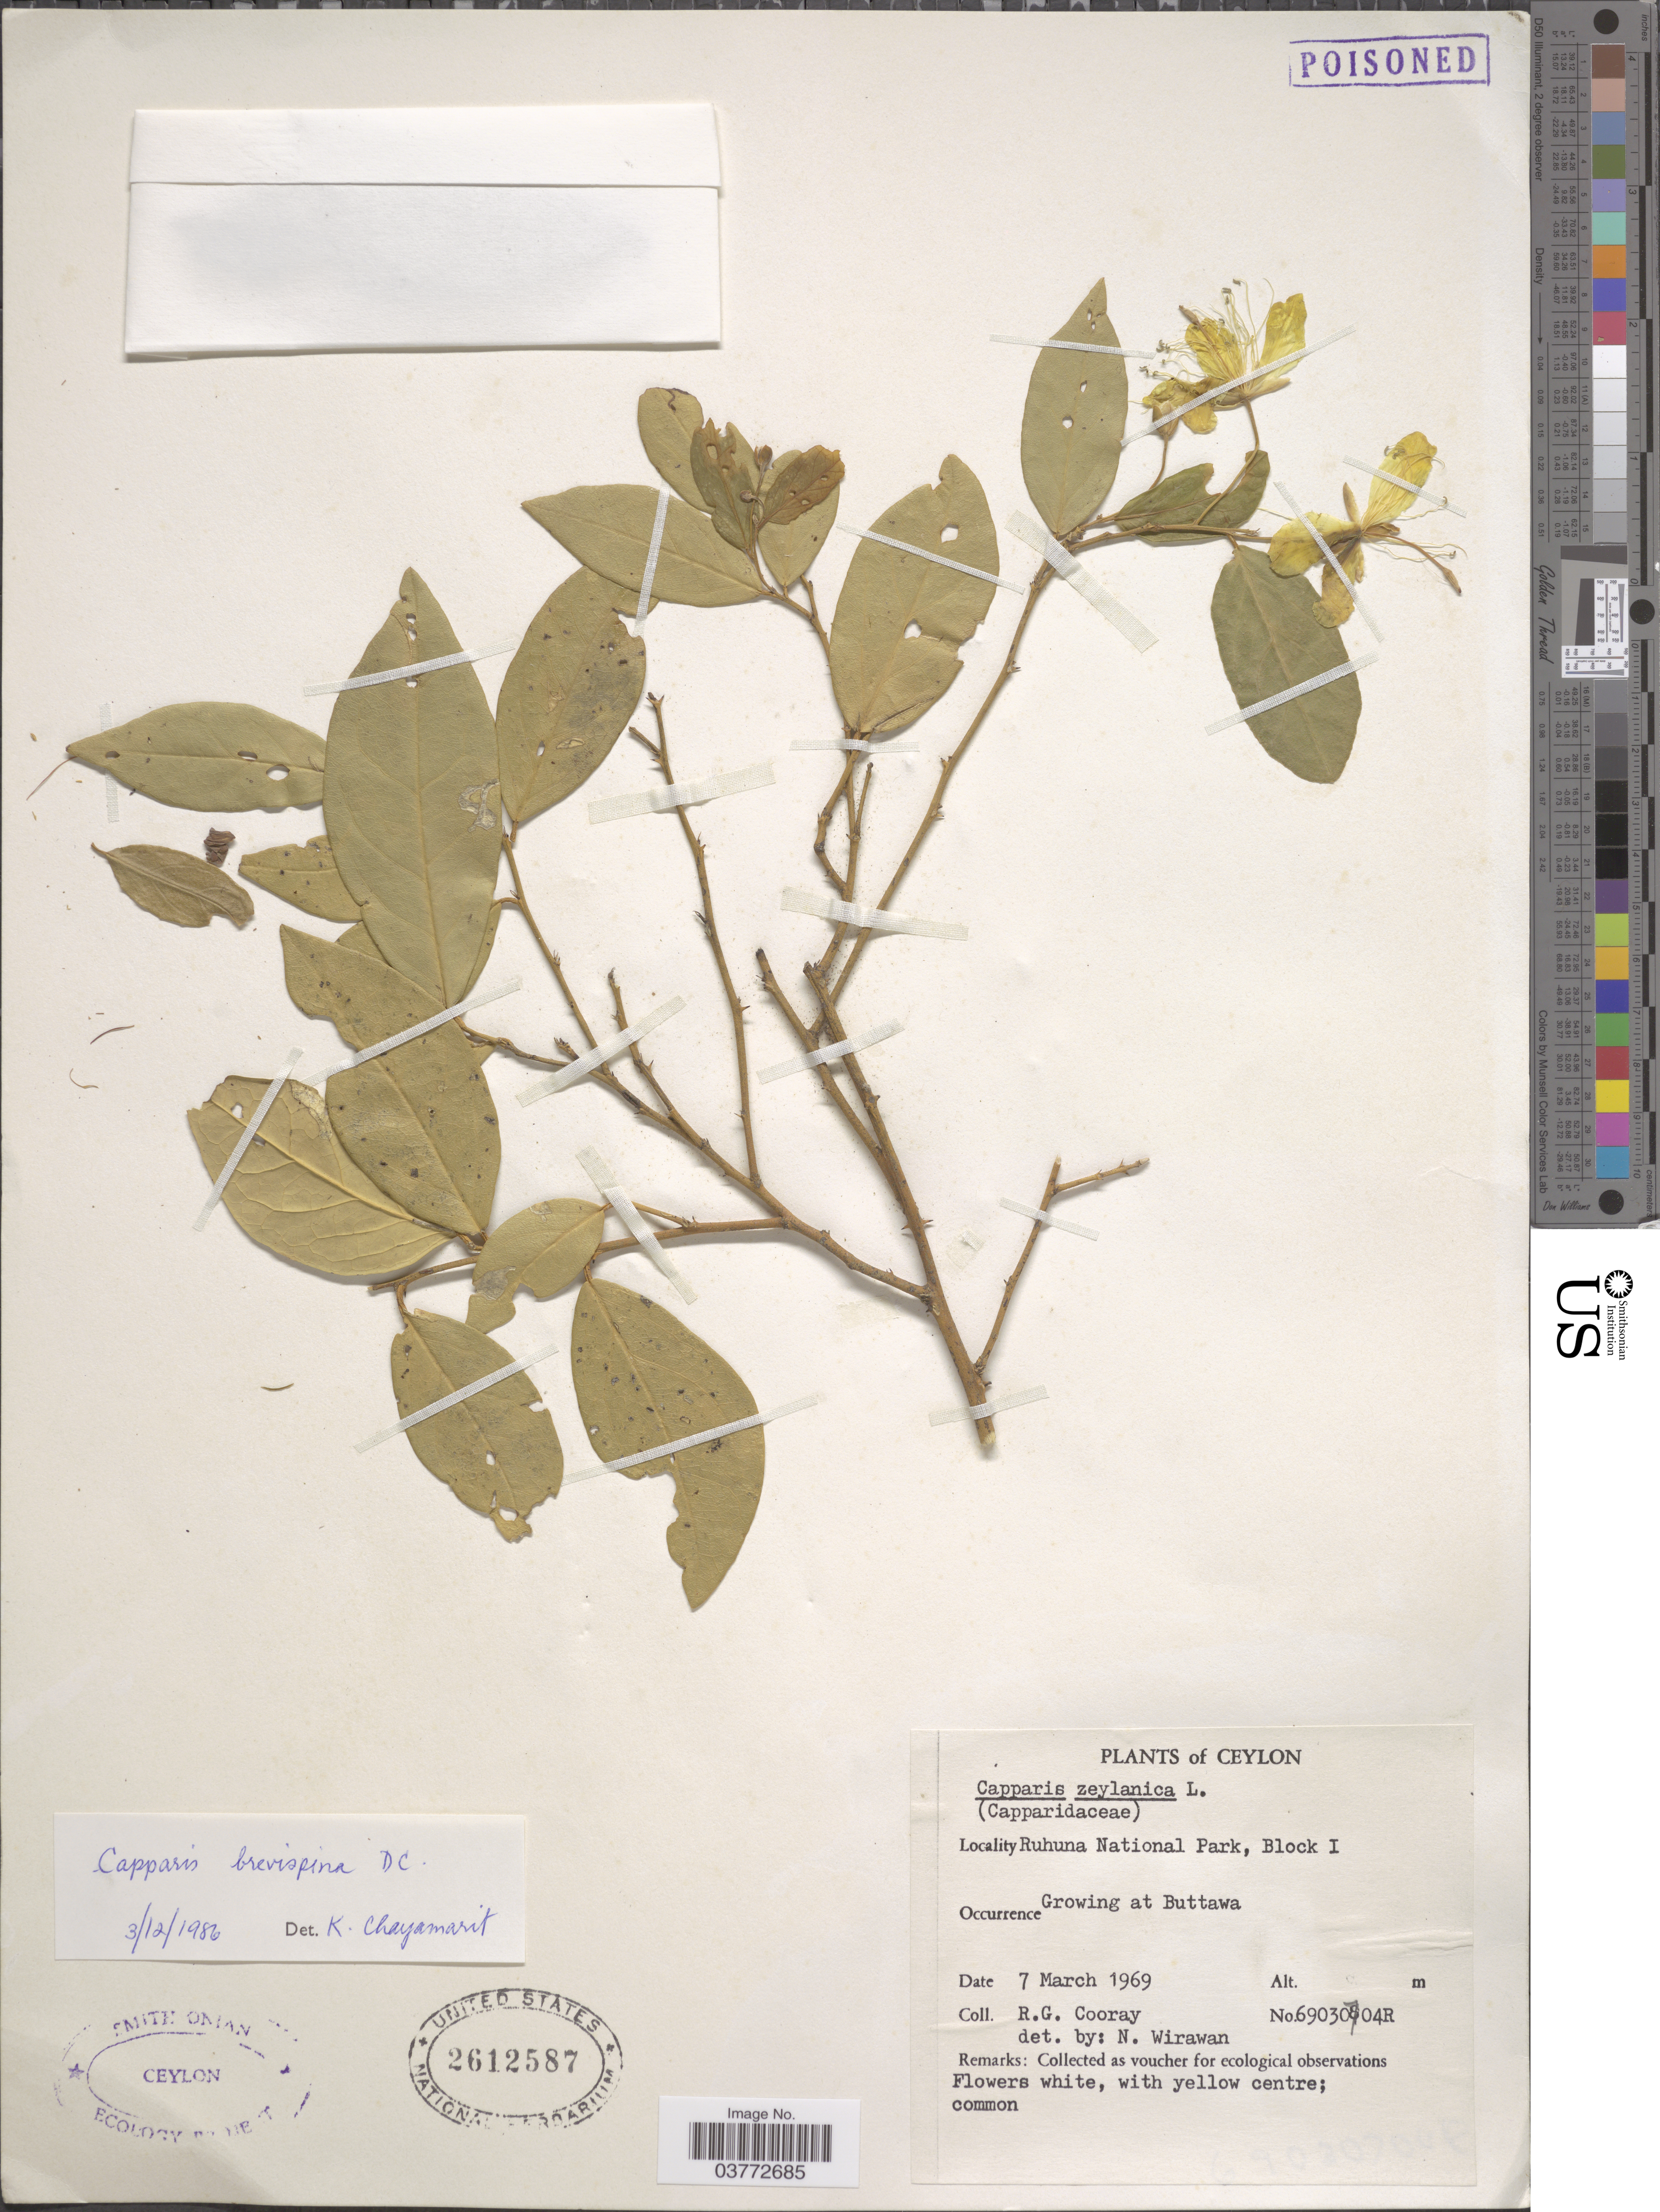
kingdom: Plantae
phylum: Tracheophyta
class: Magnoliopsida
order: Brassicales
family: Capparaceae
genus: Capparis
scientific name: Capparis brevispina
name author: DC.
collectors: R. Cooray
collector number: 69030704R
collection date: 1969-03-07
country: Sri Lanka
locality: Ceylon. Ruhuna National Park, Block I. Buttawa.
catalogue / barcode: US 2612587